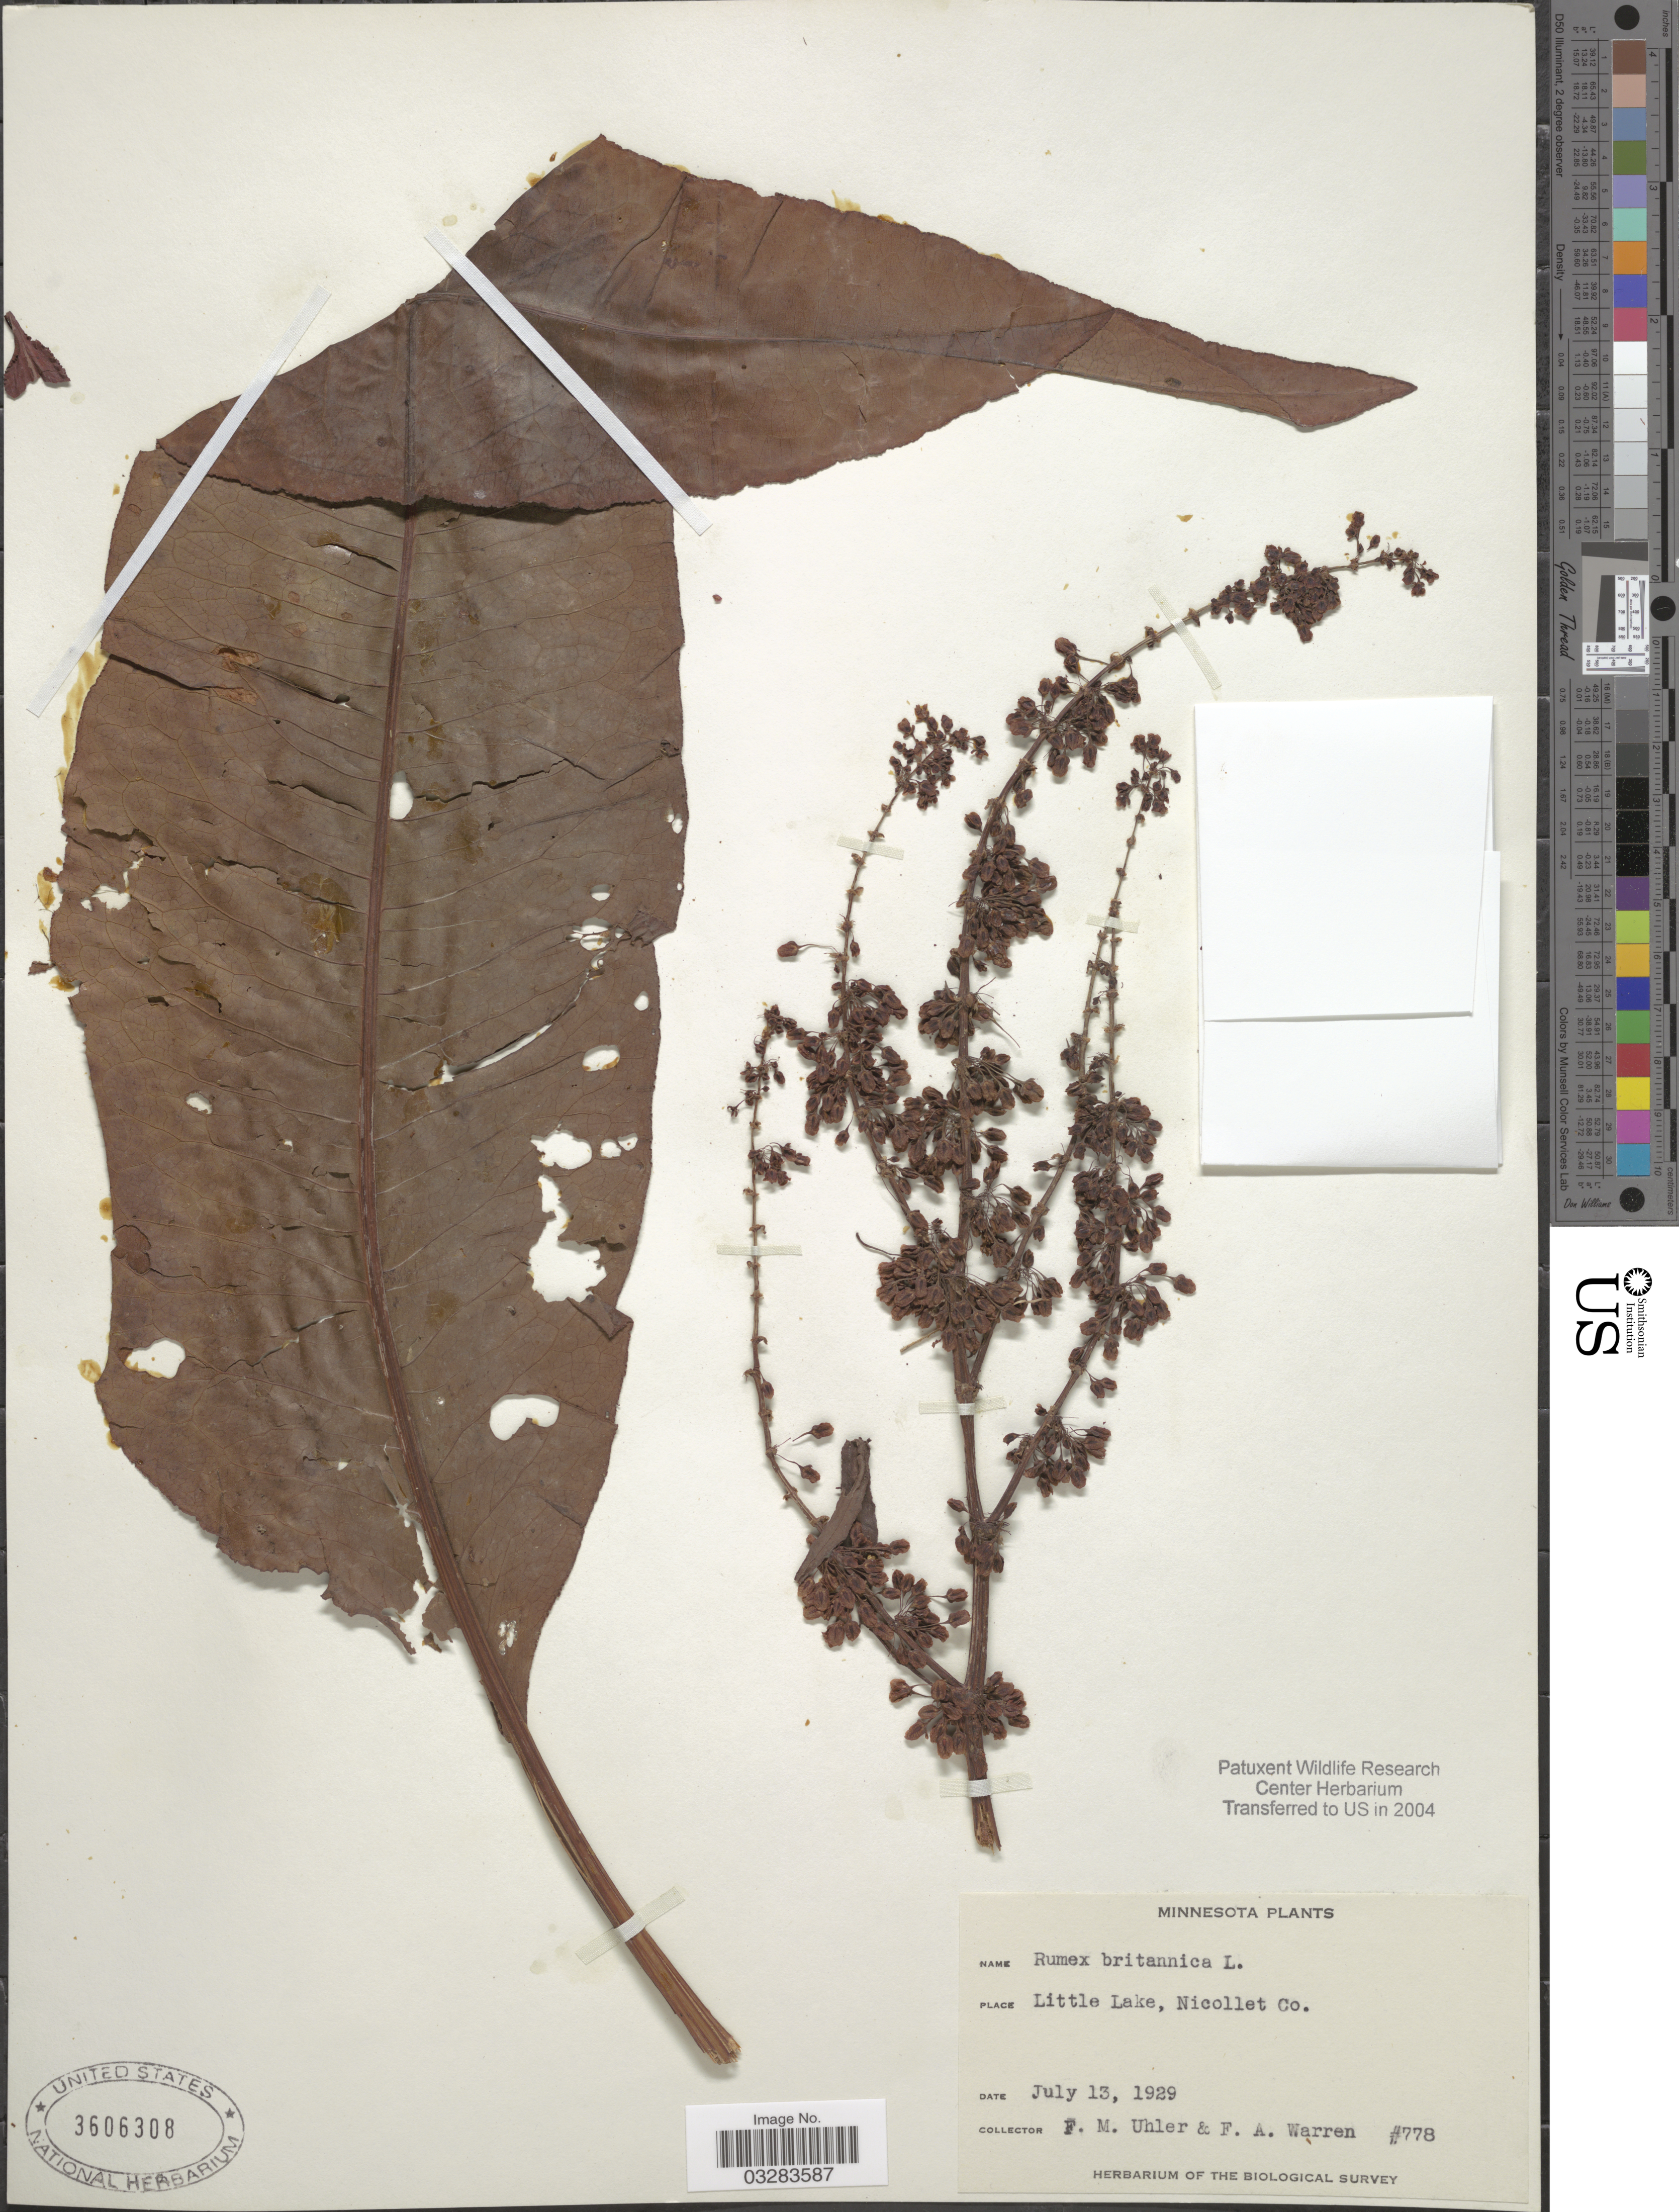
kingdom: Plantae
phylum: Tracheophyta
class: Magnoliopsida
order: Caryophyllales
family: Polygonaceae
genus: Rumex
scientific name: Rumex britannica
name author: L.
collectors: F. M. Uhler & F. Warren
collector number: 778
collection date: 1929-07-13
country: United States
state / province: Minnesota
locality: Little Lake, Nicollet Co.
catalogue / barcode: US 3606308